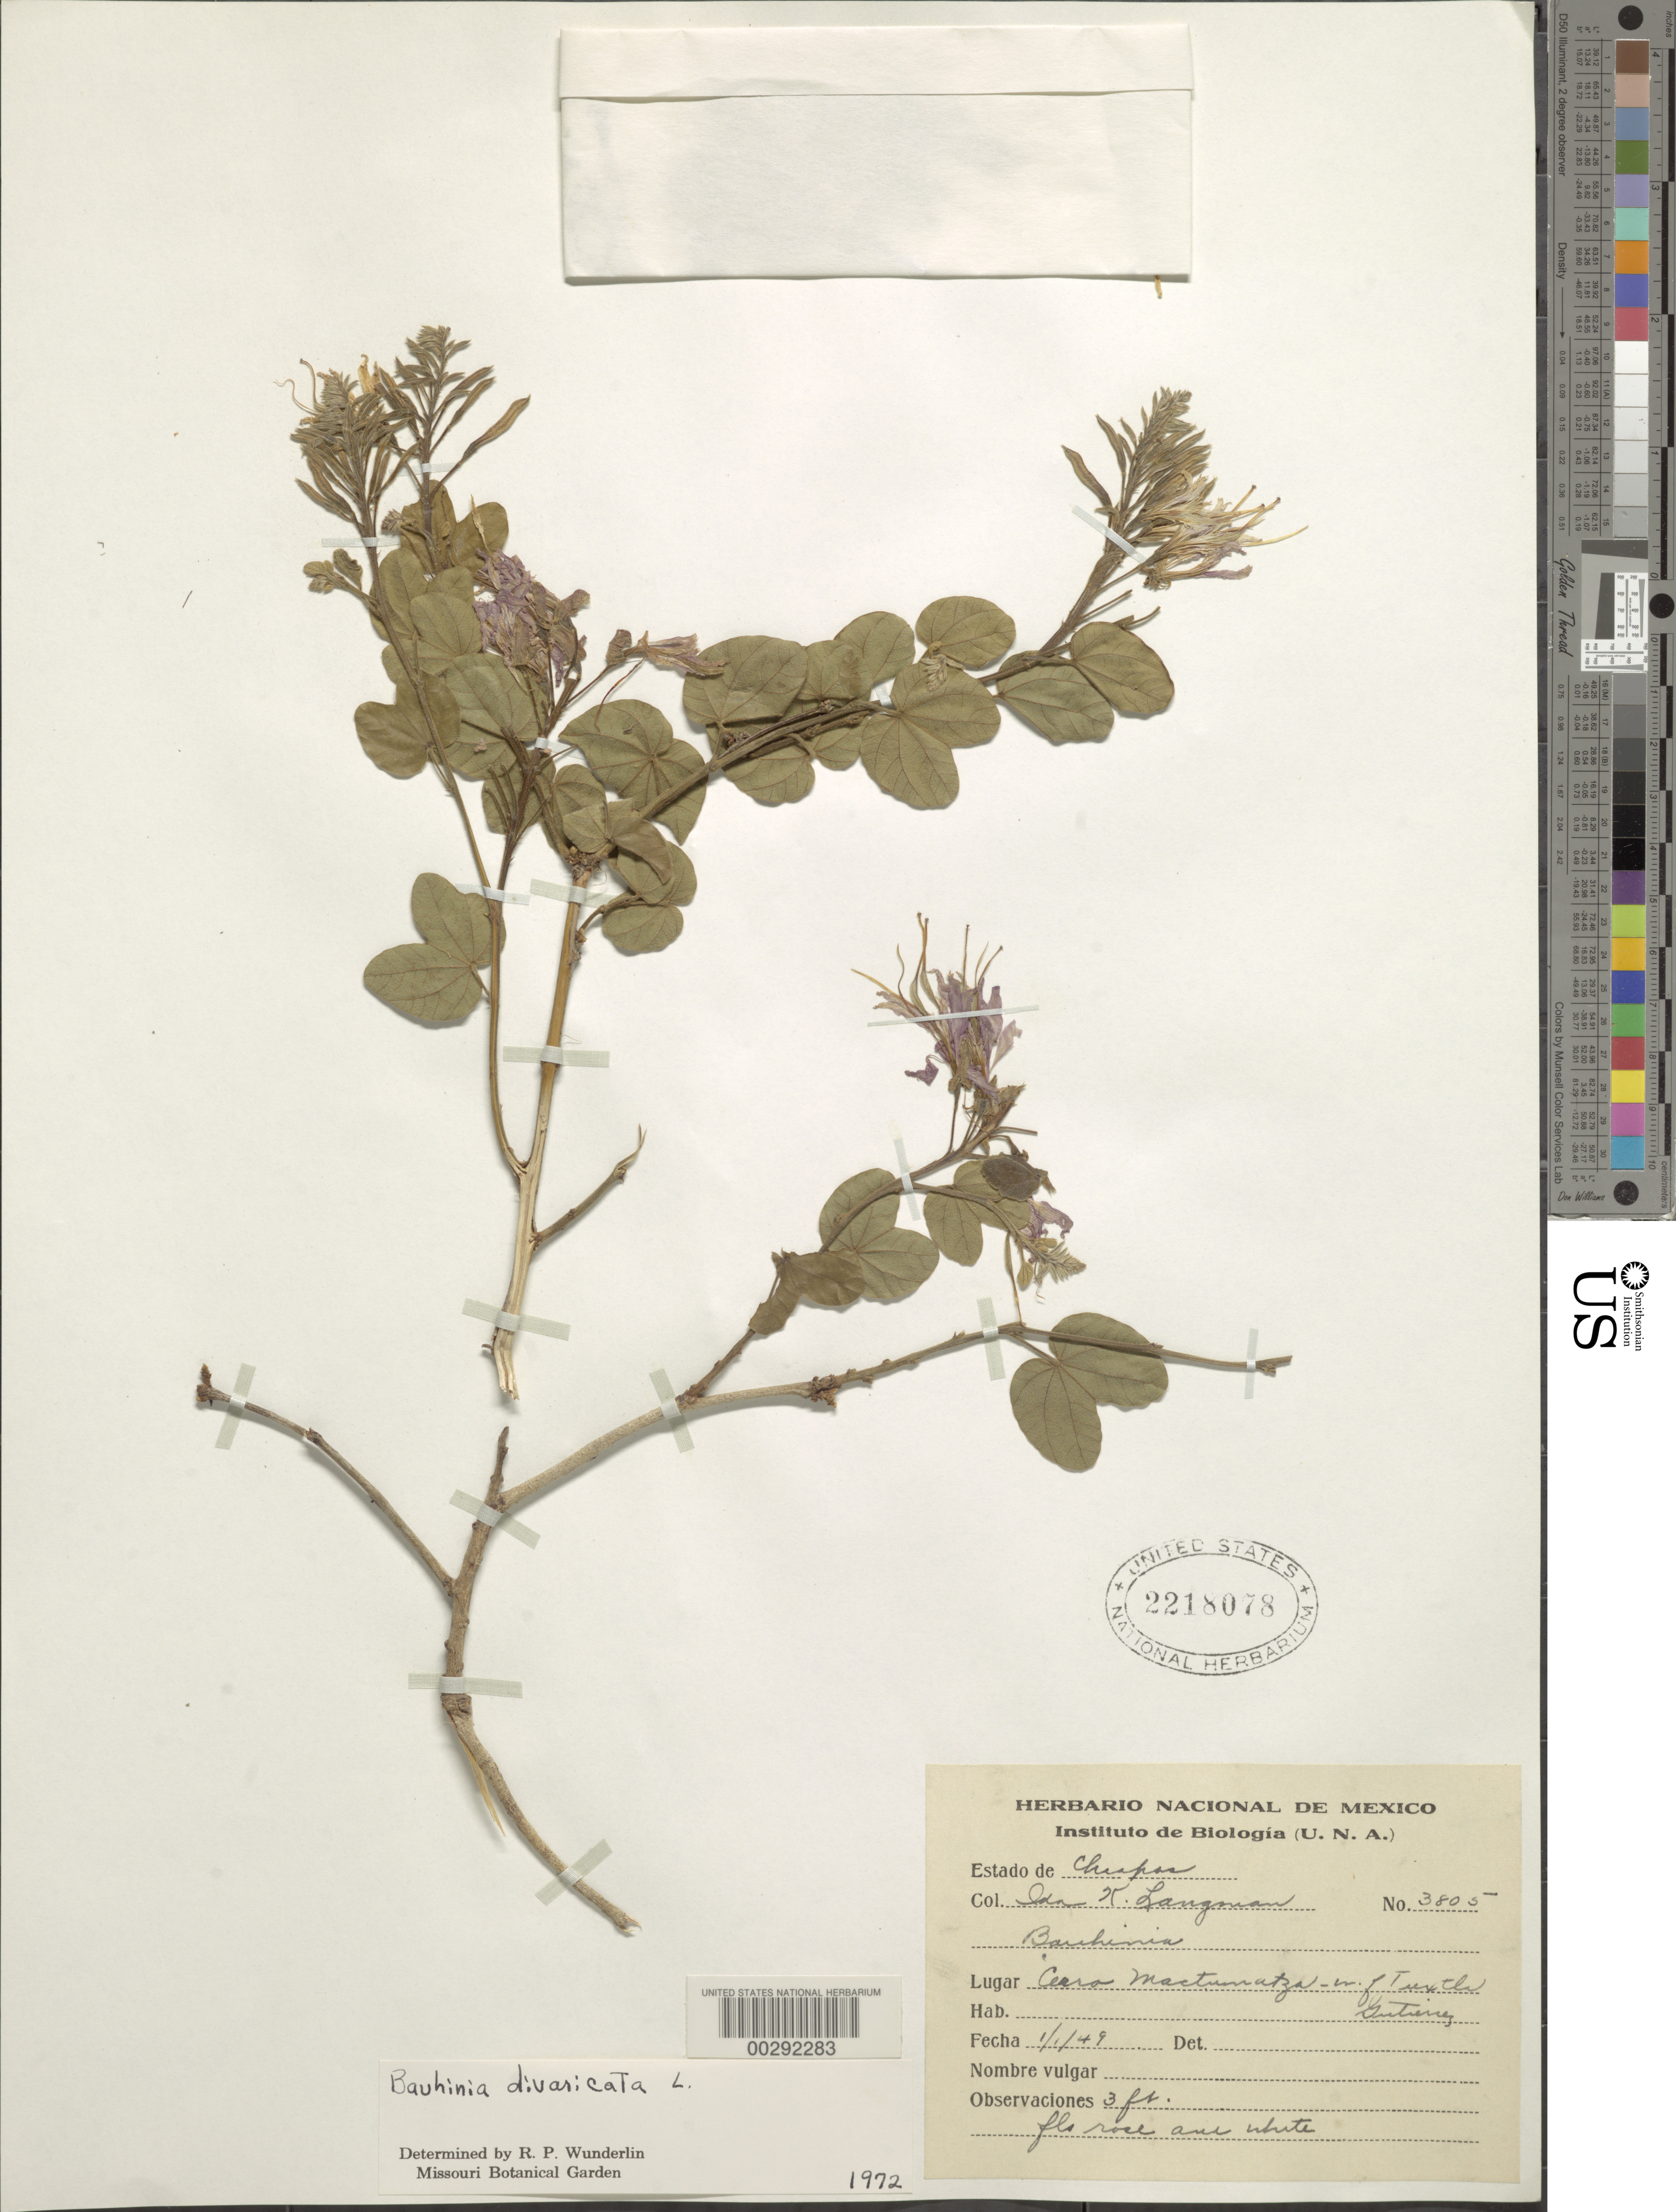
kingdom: Plantae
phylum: Tracheophyta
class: Magnoliopsida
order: Fabales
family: Fabaceae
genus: Bauhinia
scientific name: Bauhinia divaricata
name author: L.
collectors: I. K. Langman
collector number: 3805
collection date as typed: Transcribed d/m/y: 1/1/49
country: Mexico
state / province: Chiapas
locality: Cearo mactumatza- n.f. Tuxtla Gutiérrez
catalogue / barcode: US 2218078